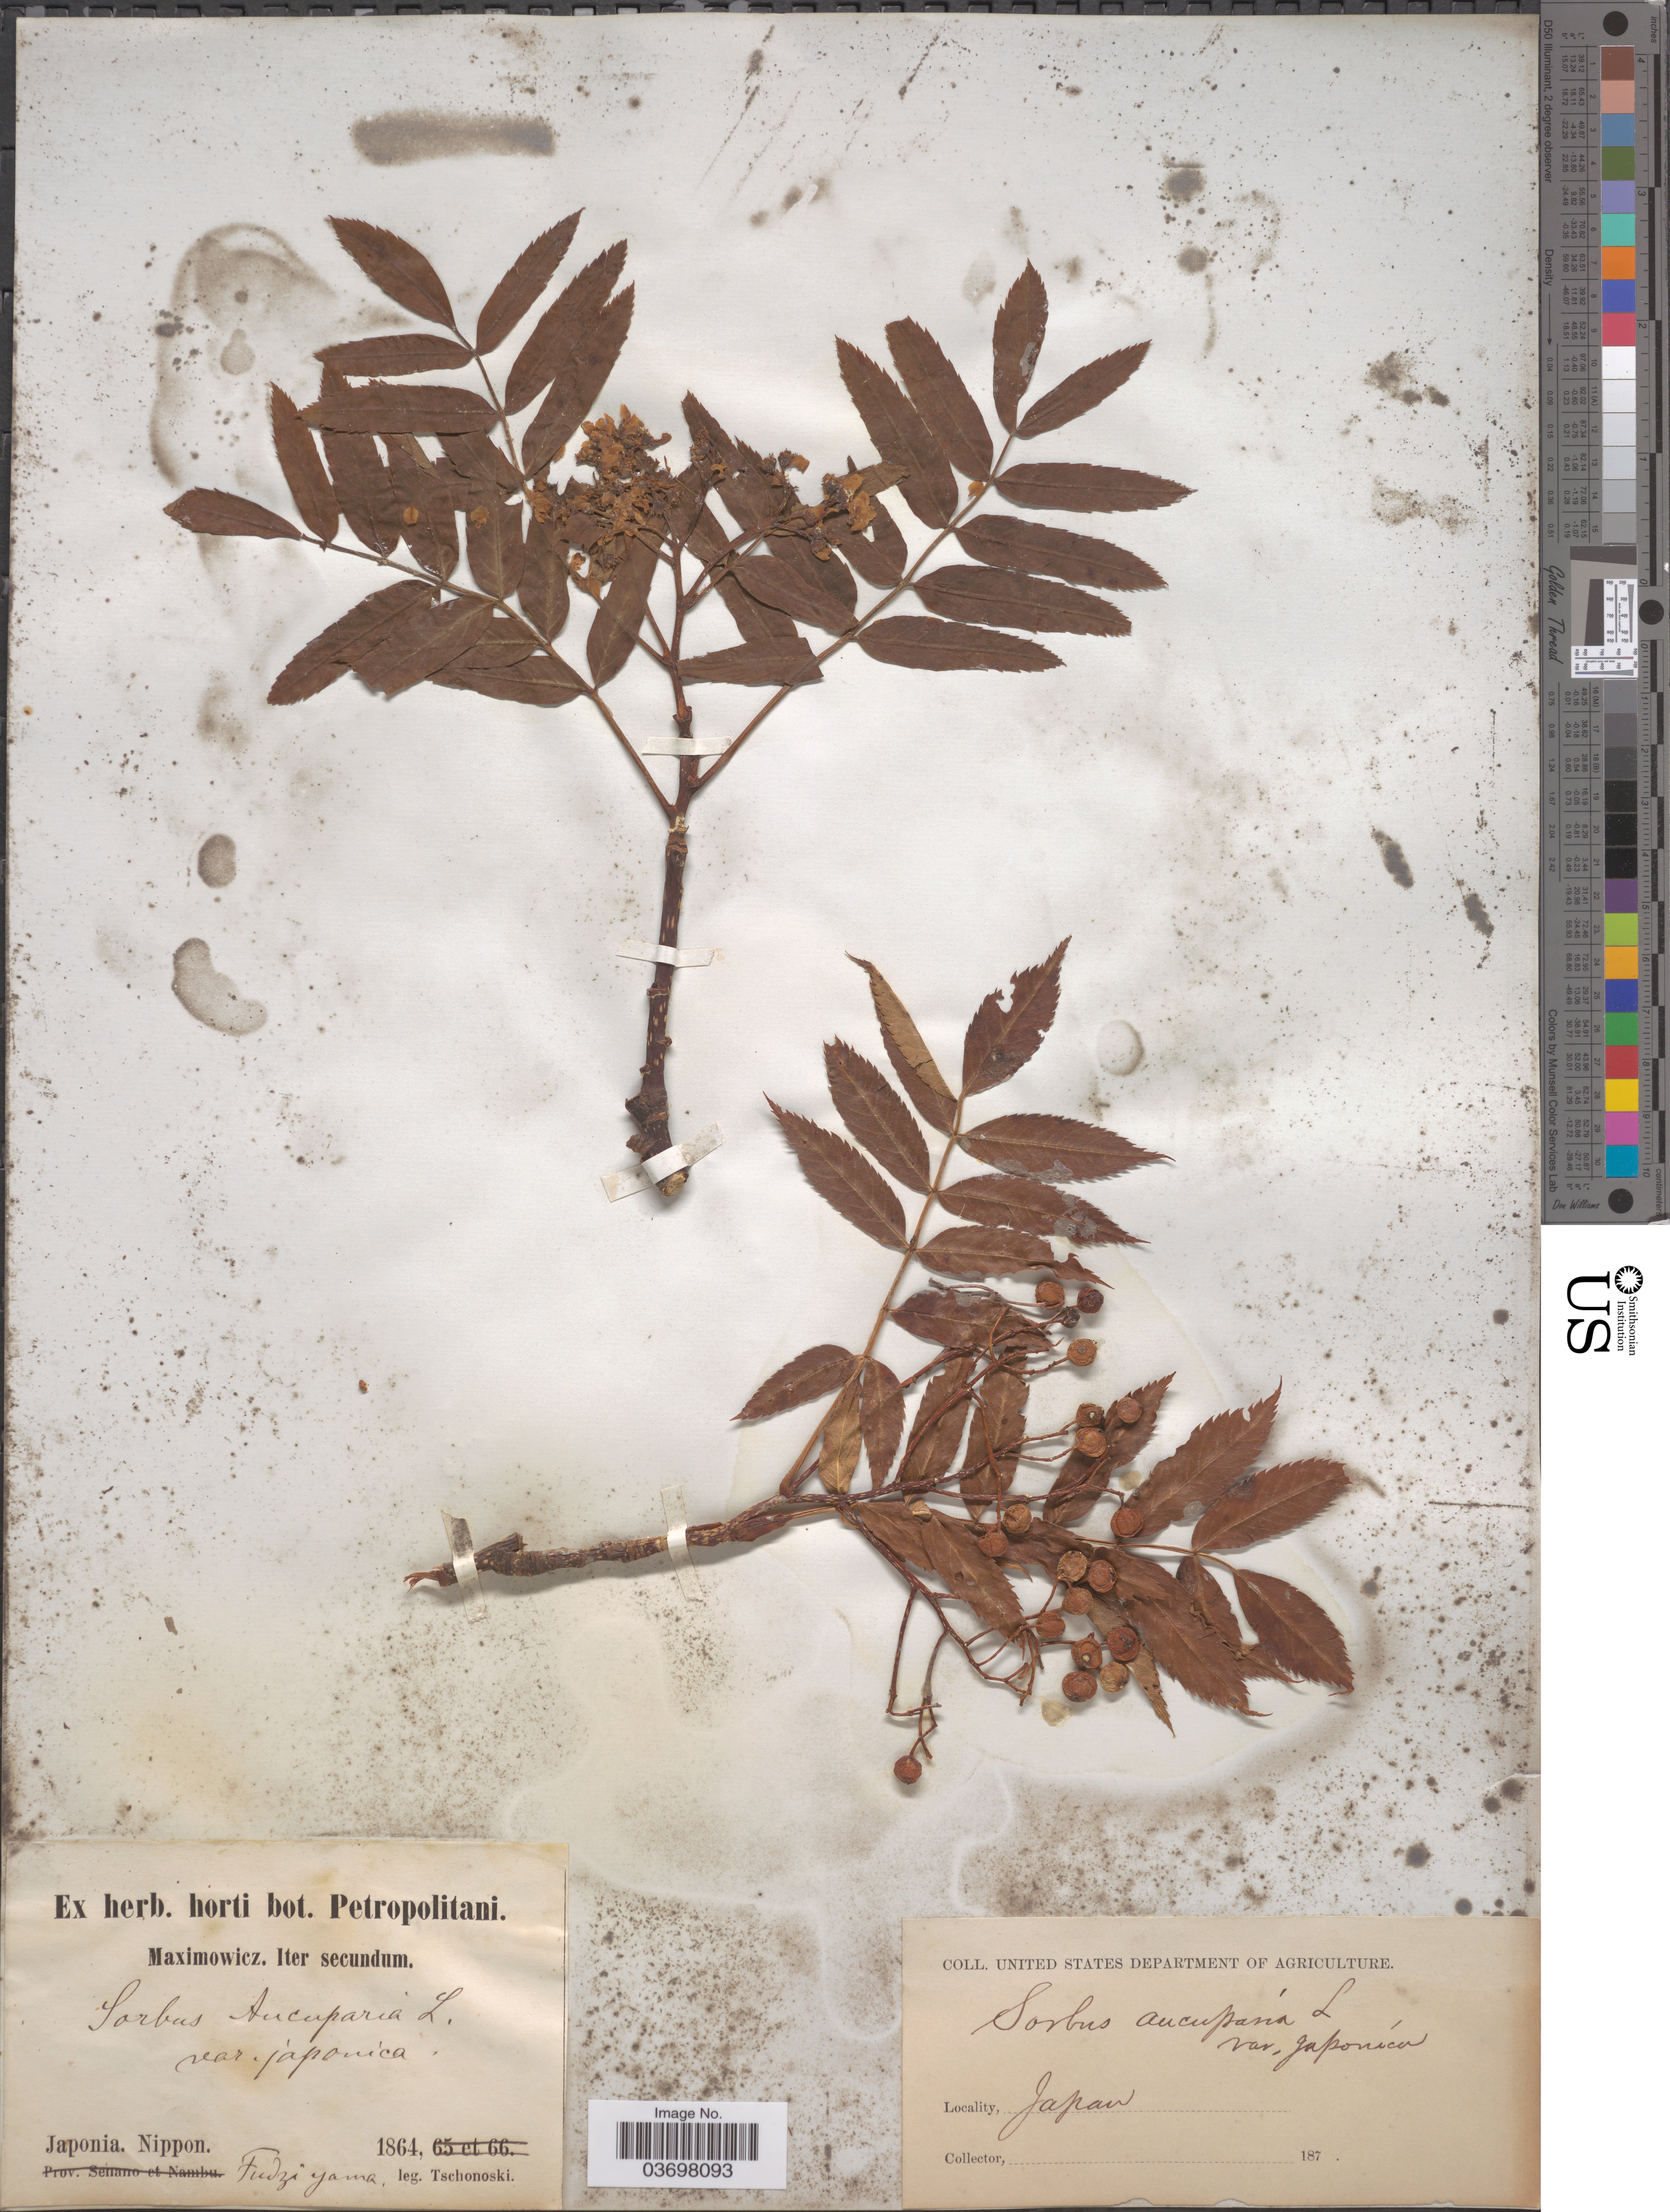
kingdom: Plantae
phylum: Tracheophyta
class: Magnoliopsida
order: Rosales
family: Rosaceae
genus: Sorbus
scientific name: Sorbus aucuparia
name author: L.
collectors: -. Tschonoski & Maximowicz, --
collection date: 1864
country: Japan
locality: Nippon. Fudziyama.